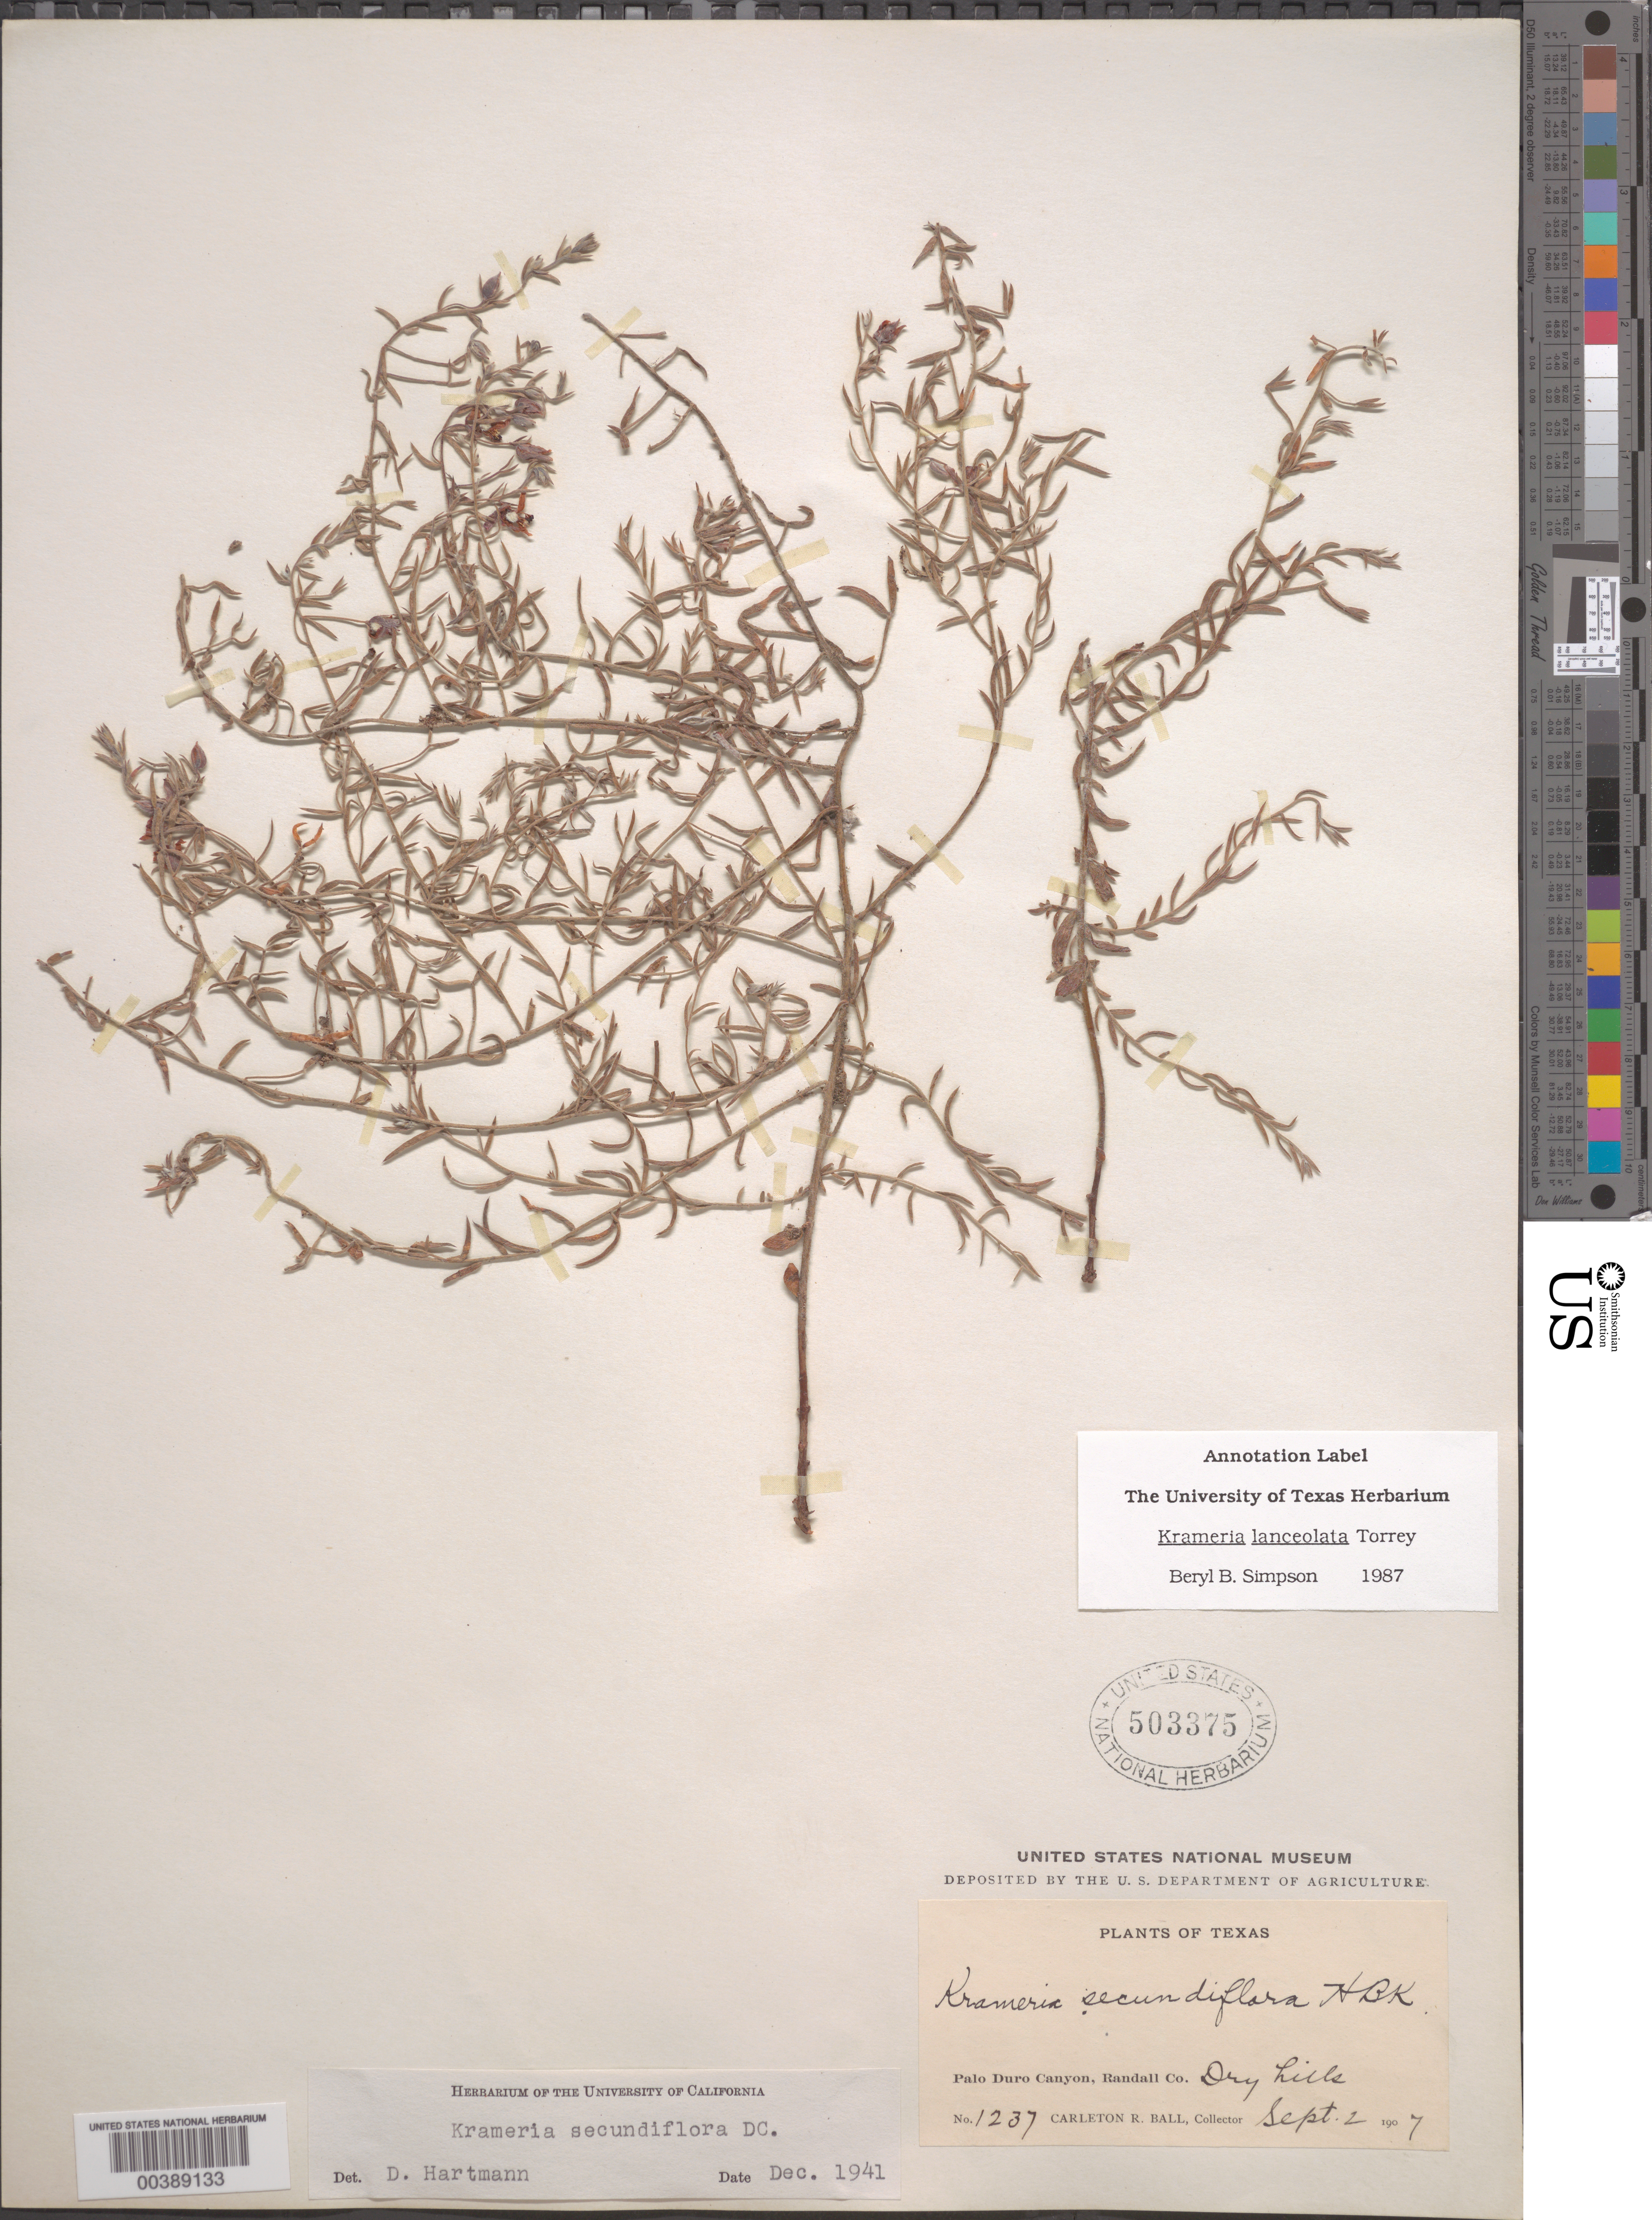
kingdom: Plantae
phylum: Tracheophyta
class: Magnoliopsida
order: Zygophyllales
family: Krameriaceae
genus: Krameria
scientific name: Krameria lanceolata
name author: Torr.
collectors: C. R. Ball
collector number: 1237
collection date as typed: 02 Sep 1907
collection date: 1907-09-02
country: United States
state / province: Texas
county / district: Randall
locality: Palo Duro Canyon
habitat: Dry hills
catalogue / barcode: US 503375